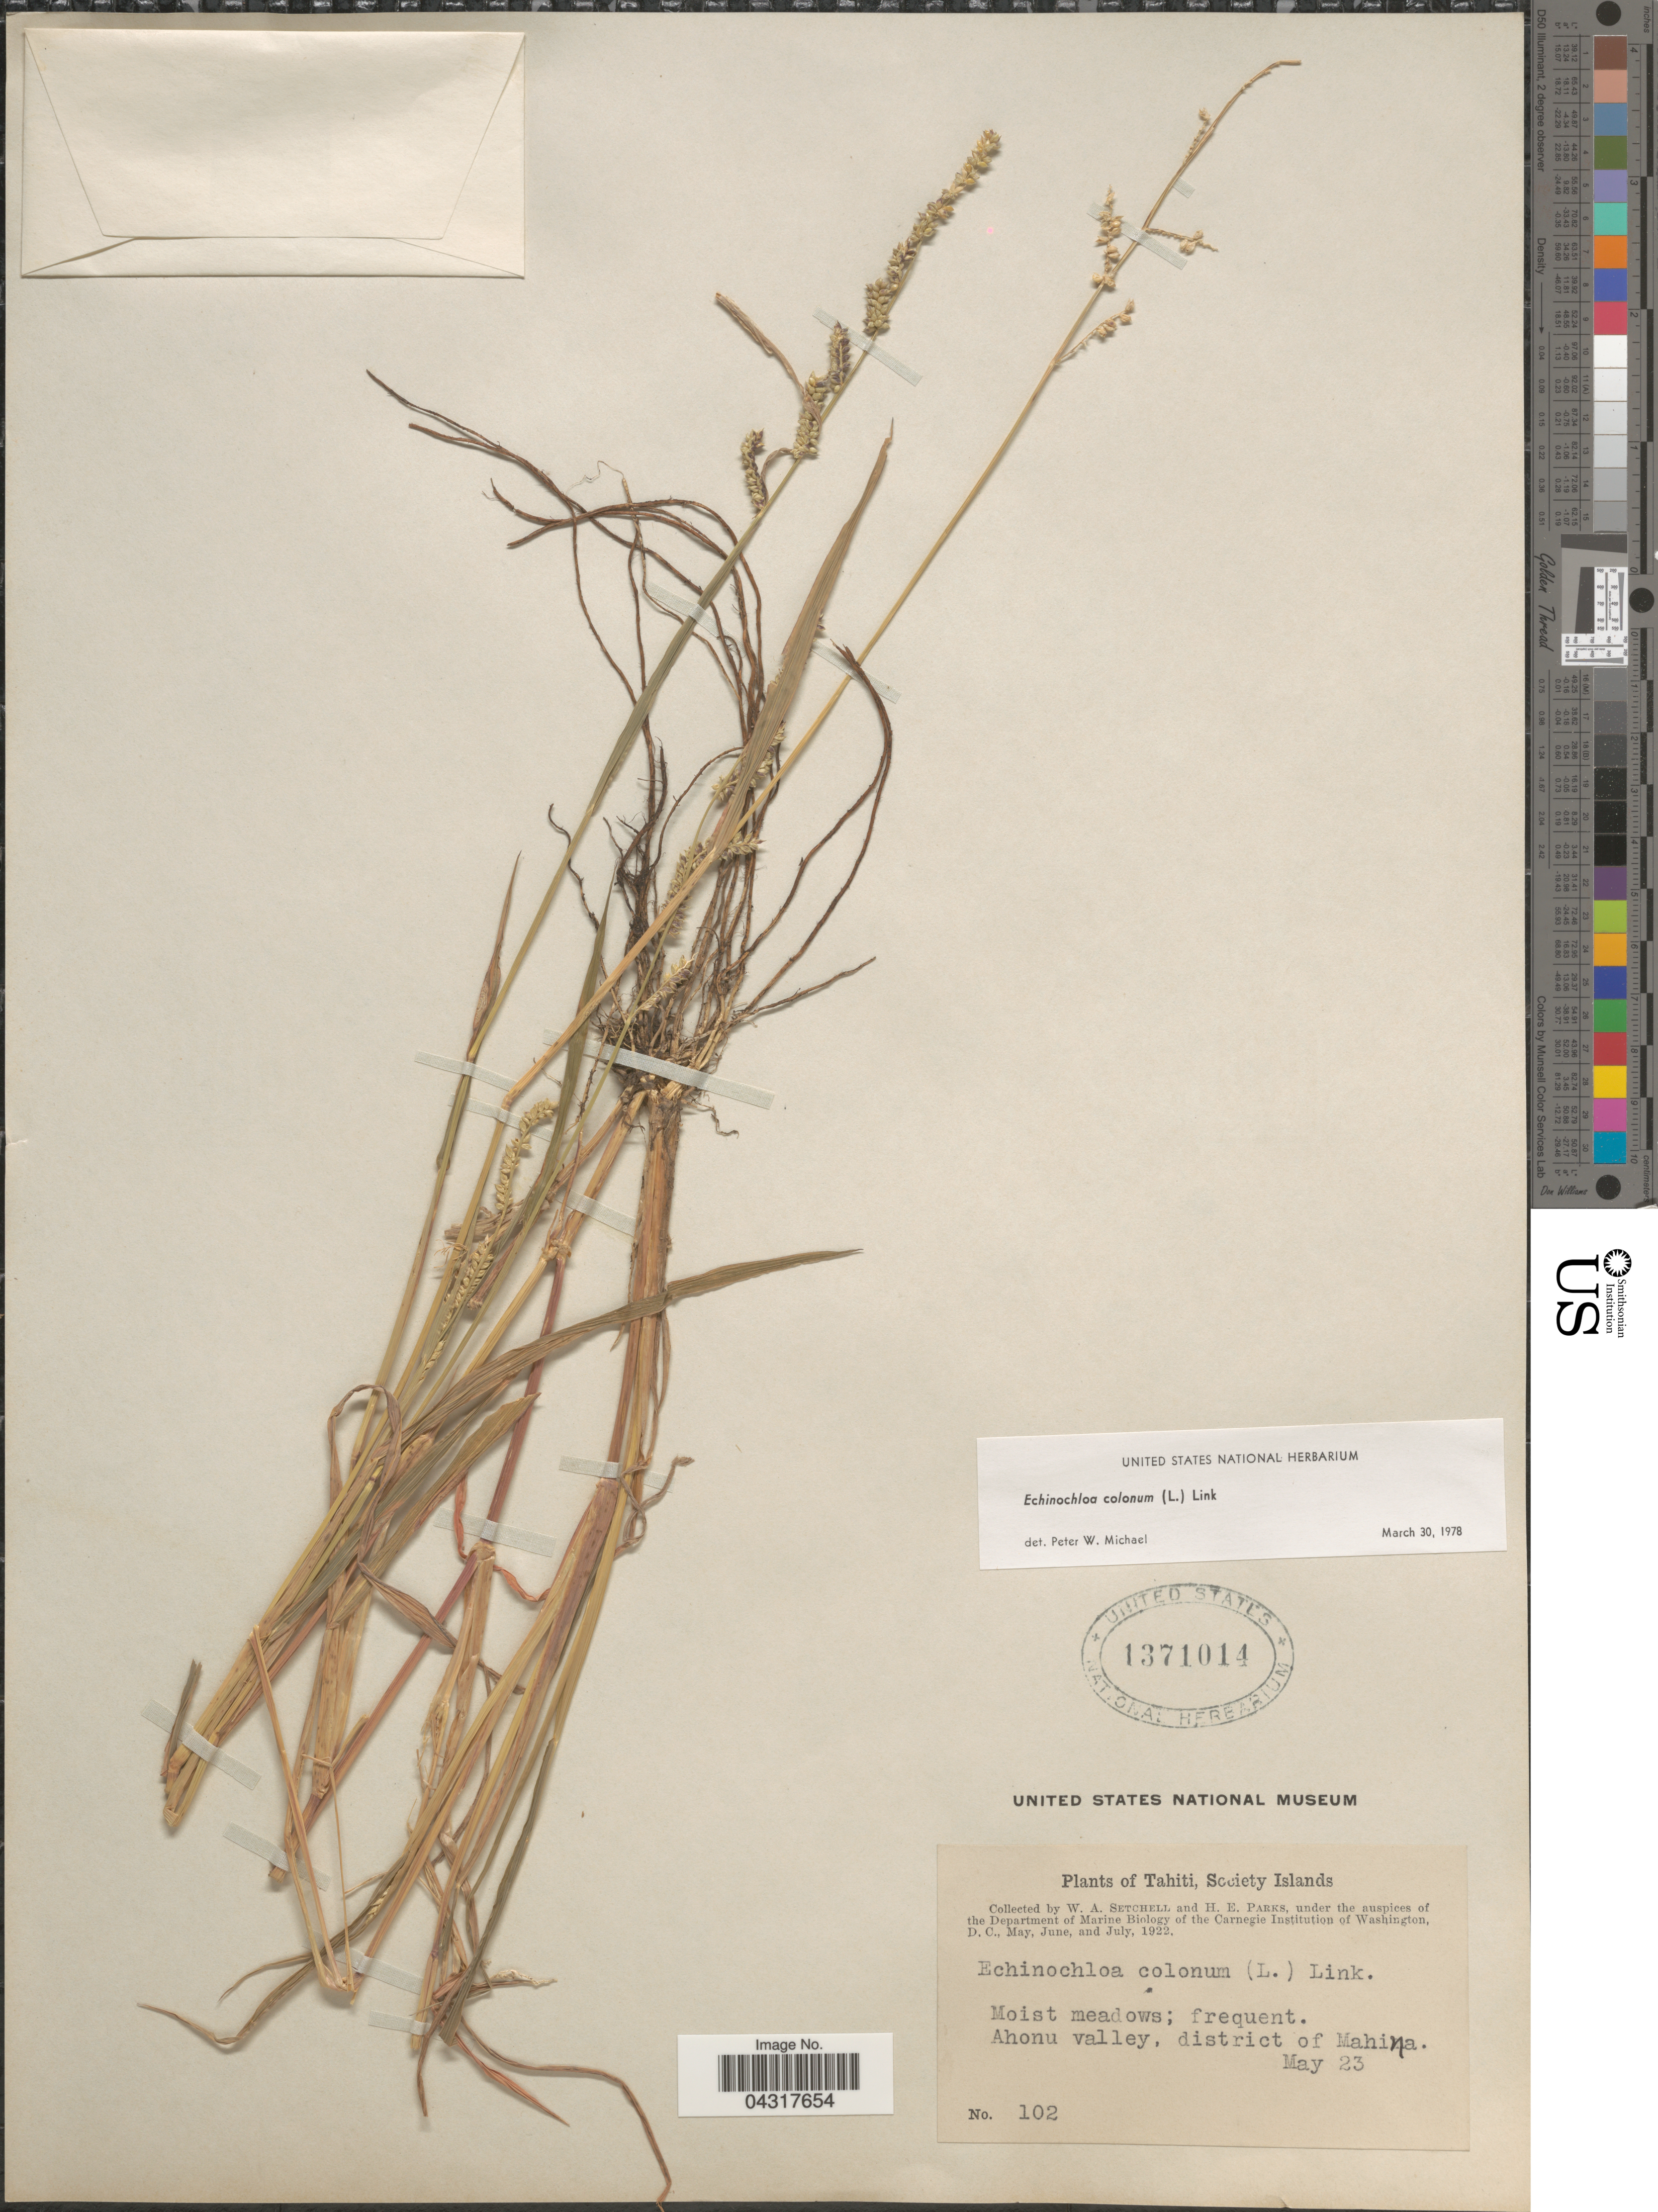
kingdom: Plantae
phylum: Tracheophyta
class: Liliopsida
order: Poales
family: Poaceae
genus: Echinochloa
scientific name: Echinochloa colona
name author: (L.) Link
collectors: W. Setchell & H. E. Parks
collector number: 102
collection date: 1922-05-23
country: French Polynesia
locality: Tahiti, Society Islands. Ahonu valley, district of Mahina.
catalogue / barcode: US 1371014